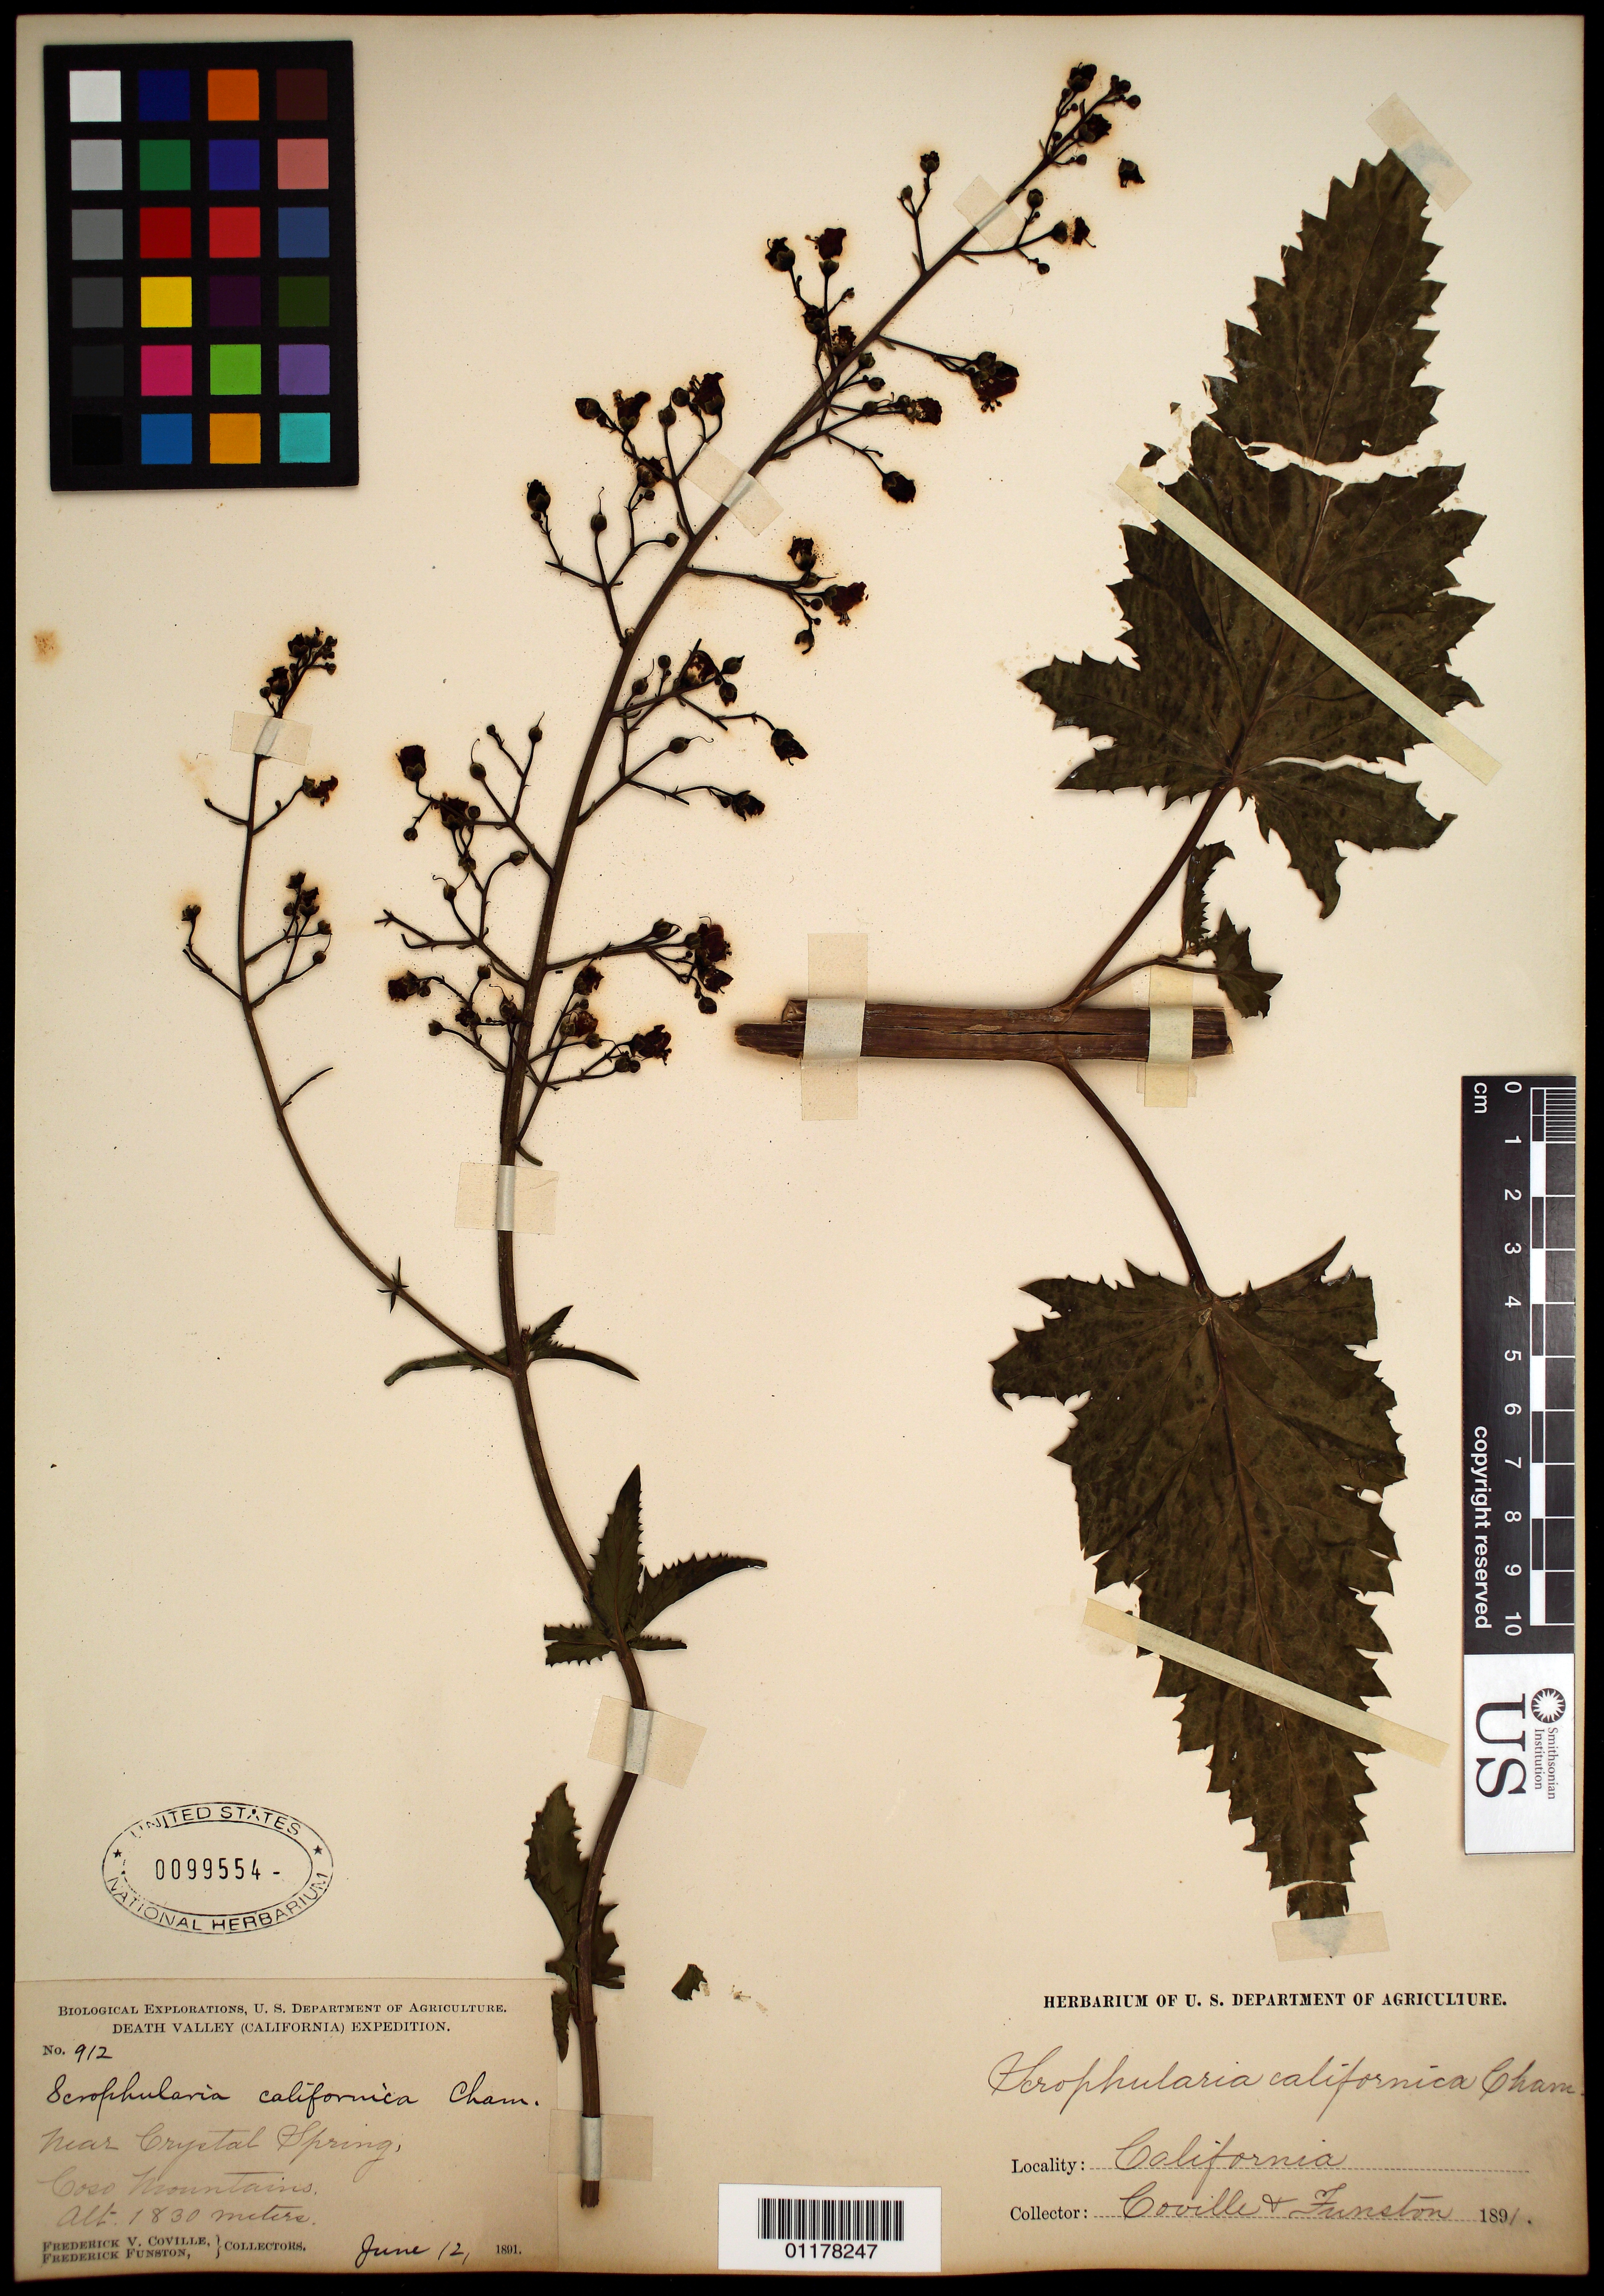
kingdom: Plantae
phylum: Tracheophyta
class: Magnoliopsida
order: Lamiales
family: Scrophulariaceae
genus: Scrophularia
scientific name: Scrophularia californica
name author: Cham. & Schltdl.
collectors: F. V. Coville & F. Funston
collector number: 912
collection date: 1891-06-12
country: United States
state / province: California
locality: Coso Mountains, near Crystal Spring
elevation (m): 1830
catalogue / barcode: US 99554